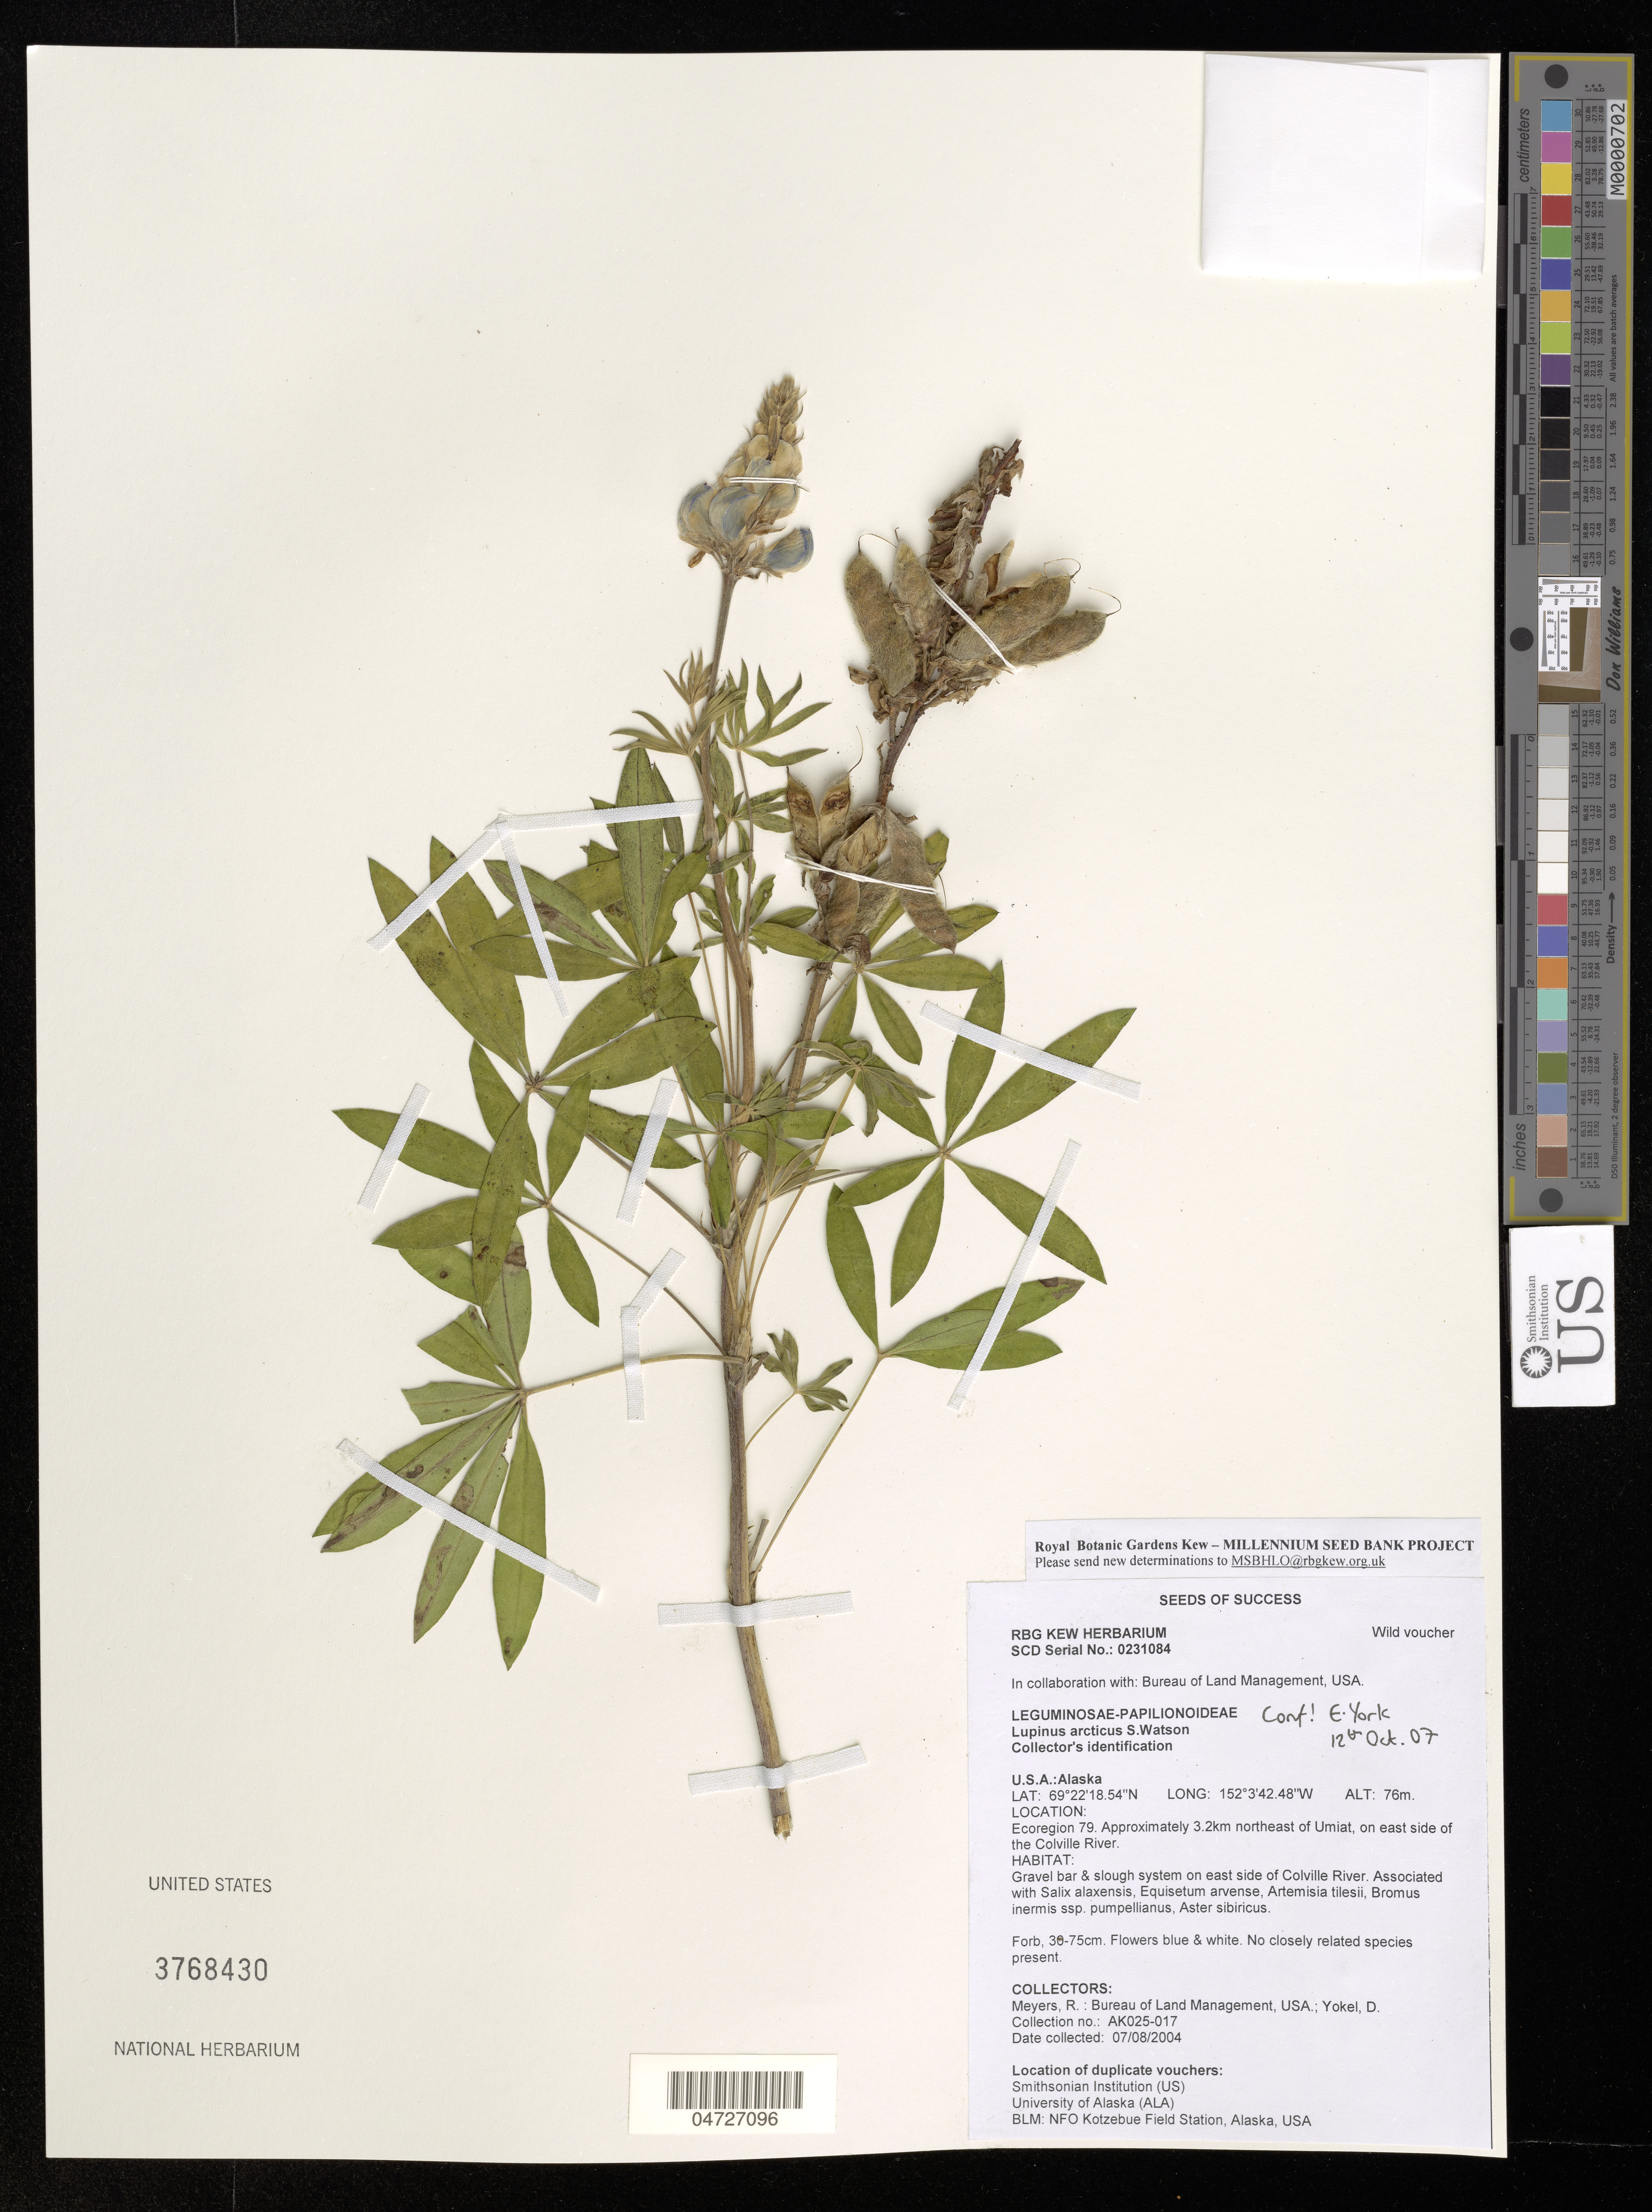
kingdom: Plantae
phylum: Tracheophyta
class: Magnoliopsida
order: Fabales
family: Fabaceae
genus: Lupinus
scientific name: Lupinus arcticus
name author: S. Watson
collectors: R. Meyer & D. Yokel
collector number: AK025-017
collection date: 2004-08-07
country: United States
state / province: Alaska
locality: Ecoregion 79. Approximately 3.2km northeast of Umiat, on east side of the Colville River.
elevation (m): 76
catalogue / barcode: US 3768430